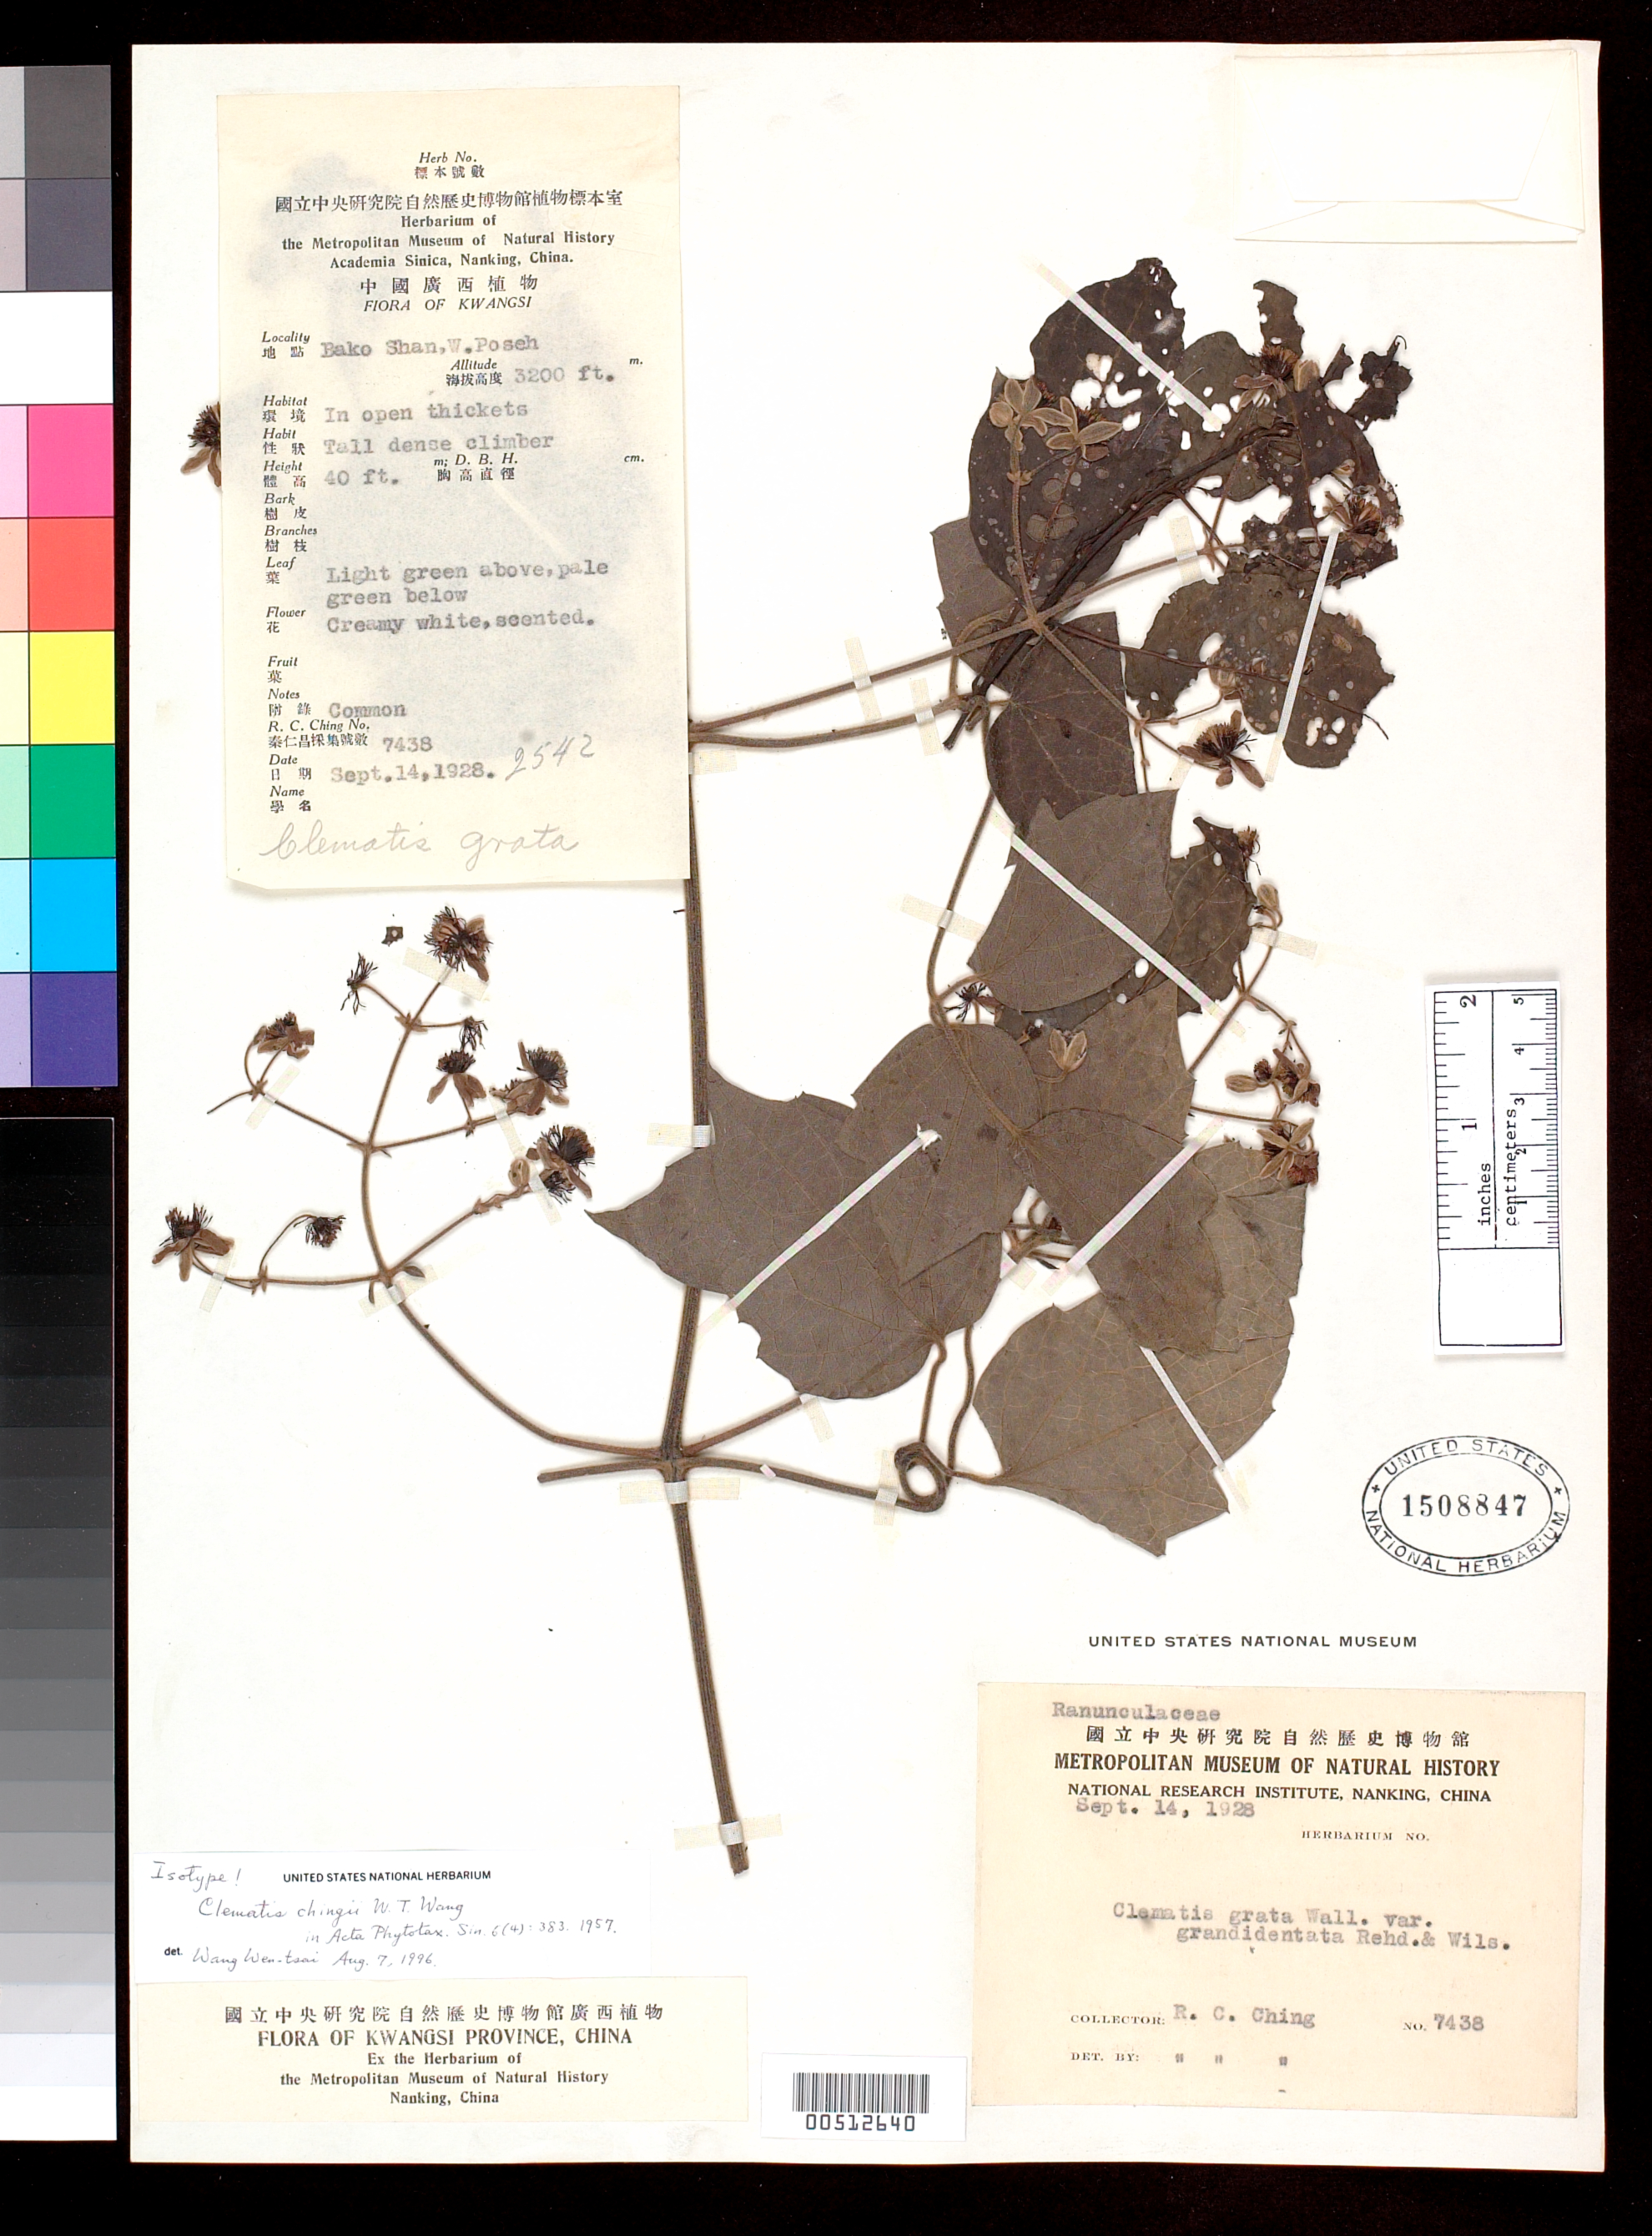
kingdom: Plantae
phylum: Tracheophyta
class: Magnoliopsida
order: Ranunculales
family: Ranunculaceae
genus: Clematis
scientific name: Clematis chingii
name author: W.T. Wang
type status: Isotype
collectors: R. C. Ching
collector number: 7438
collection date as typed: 14 Sep 1928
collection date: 1928-09-14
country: China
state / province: Guangxi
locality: Bako Shan, W Poseh.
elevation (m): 975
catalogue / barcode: US 1508847